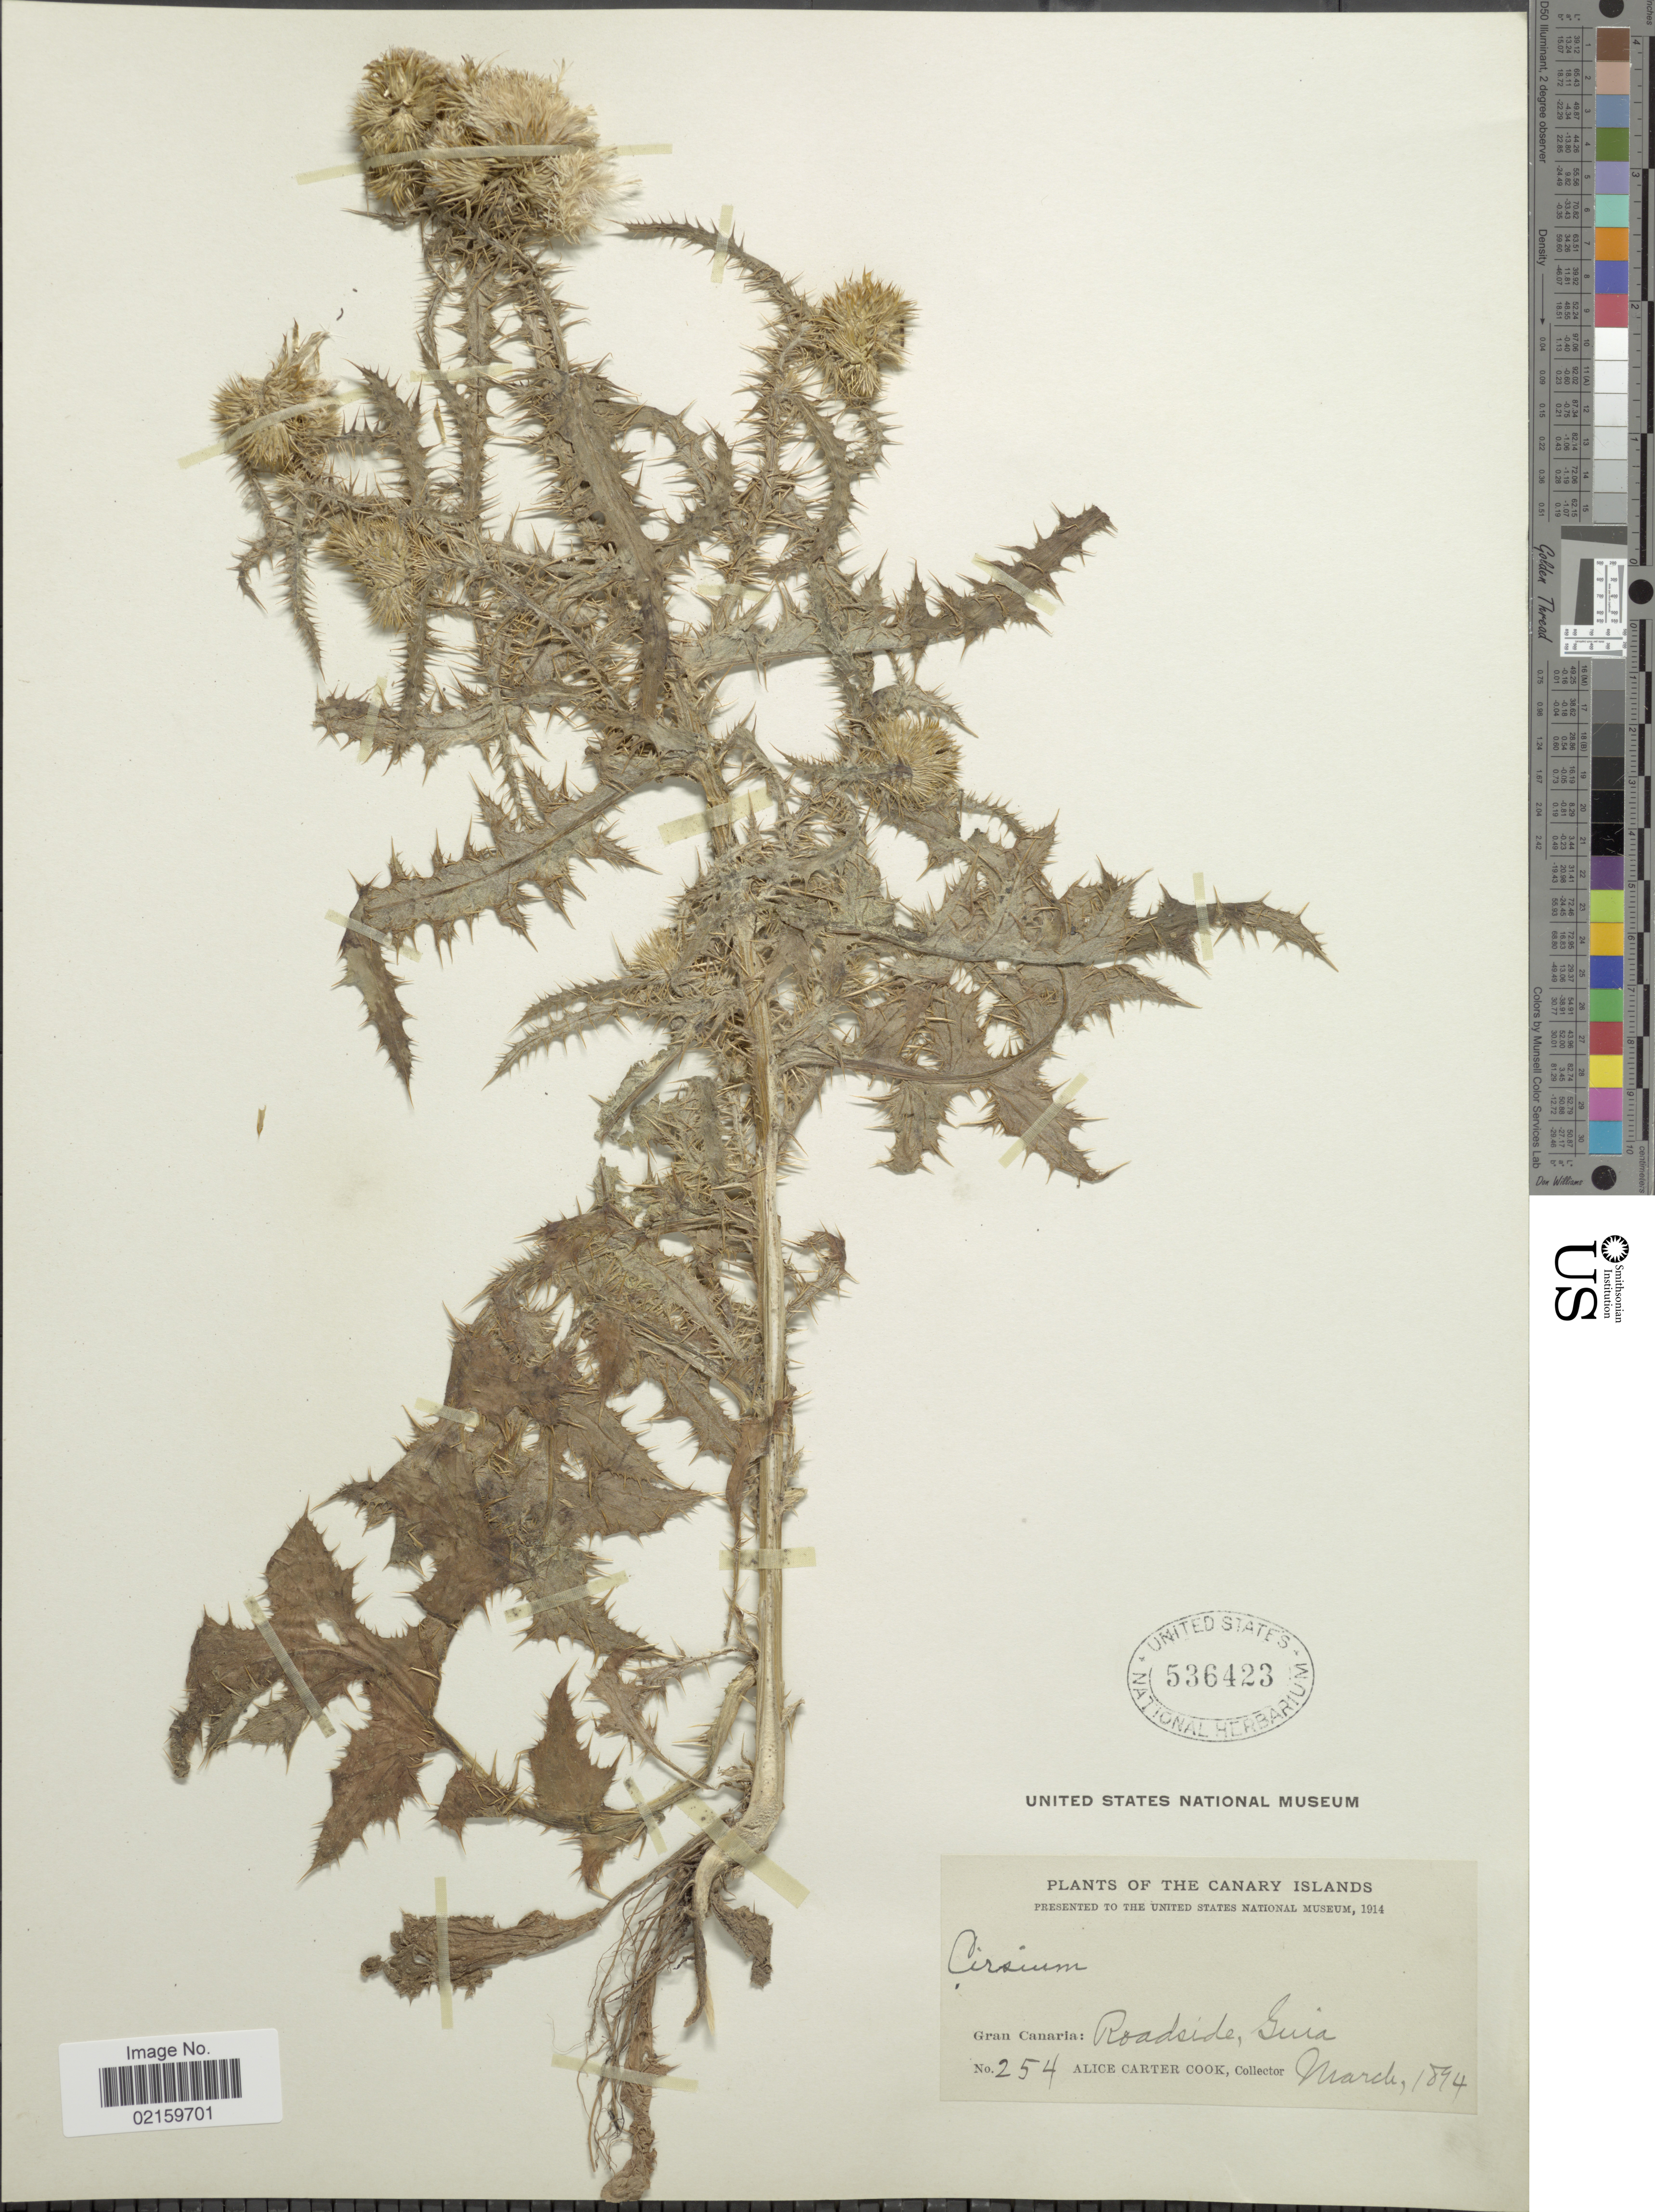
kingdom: Plantae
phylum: Tracheophyta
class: Magnoliopsida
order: Asterales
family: Asteraceae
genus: Cirsium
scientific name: Cirsium sp.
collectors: Alice C. Cook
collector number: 254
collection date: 1894-03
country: Spain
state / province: Canarias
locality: The Canary Islands. Gran Canaria: Roadside Guia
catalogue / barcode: US 536423